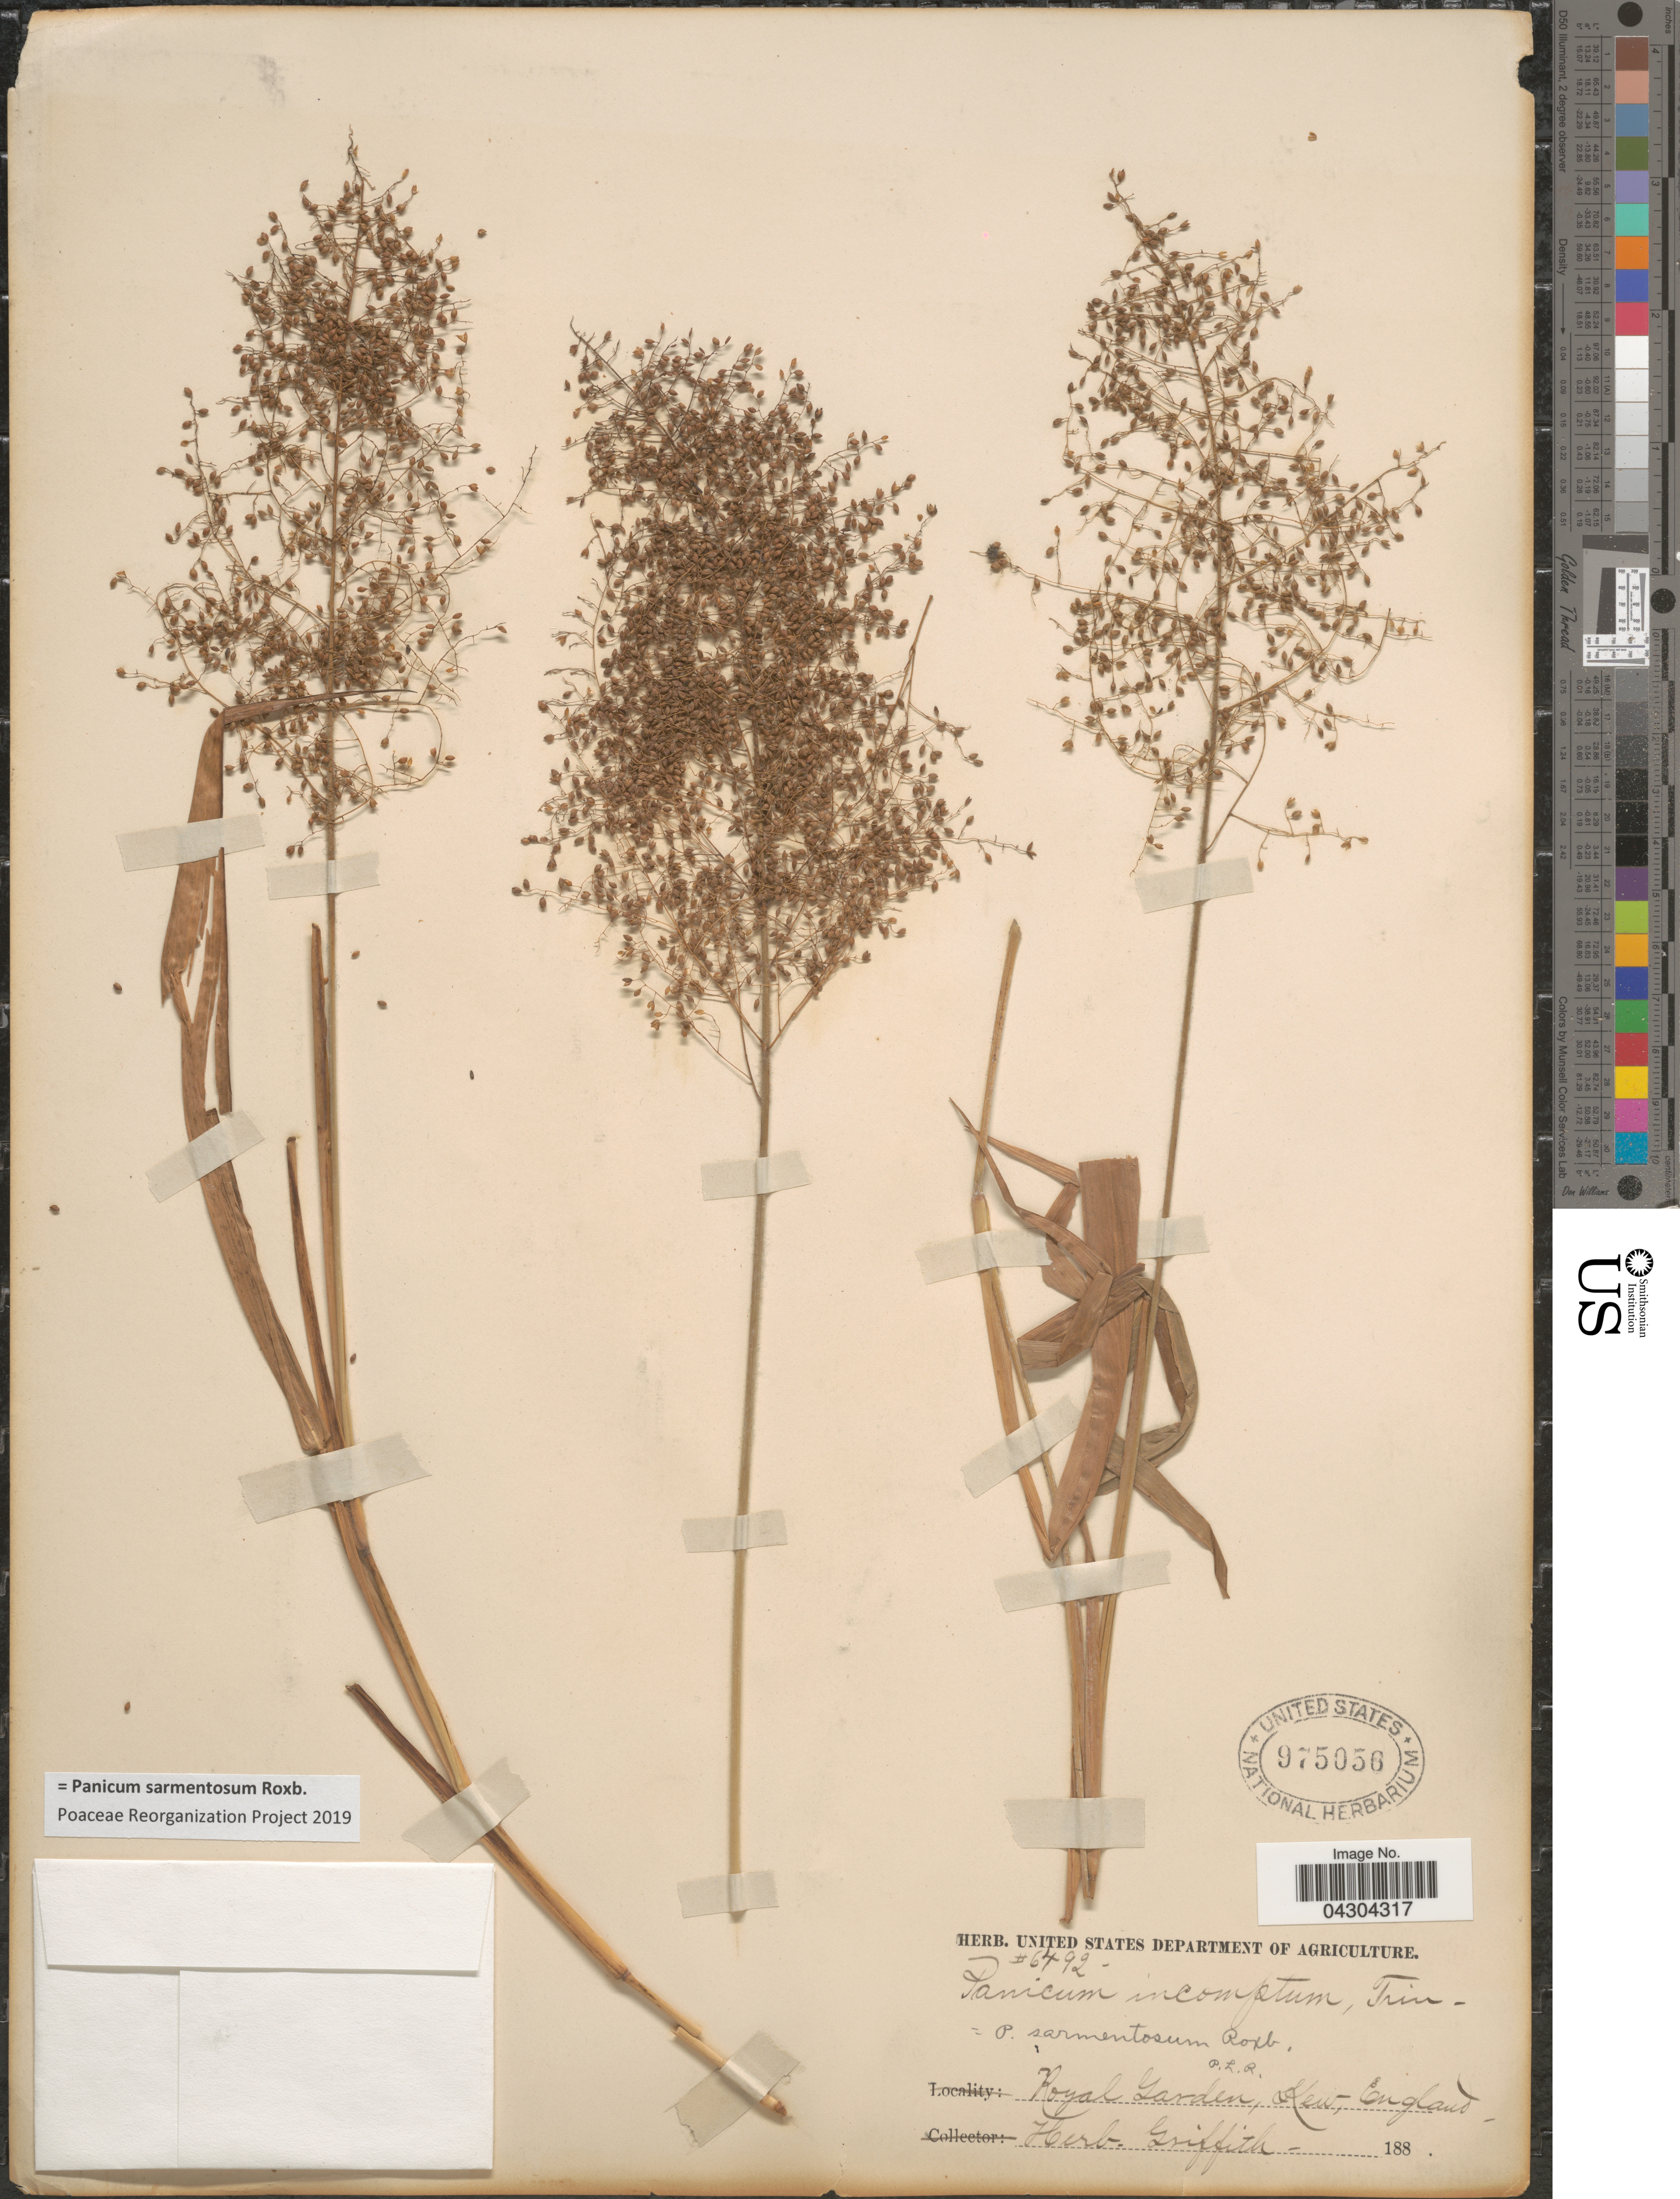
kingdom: Plantae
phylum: Tracheophyta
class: Liliopsida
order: Poales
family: Poaceae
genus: Panicum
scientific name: Panicum sarmentosum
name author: Roxb.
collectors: ex herb. Griffith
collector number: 6492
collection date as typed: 188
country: United Kingdom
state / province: England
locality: Royal Garden, Kew.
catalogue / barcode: US 975056